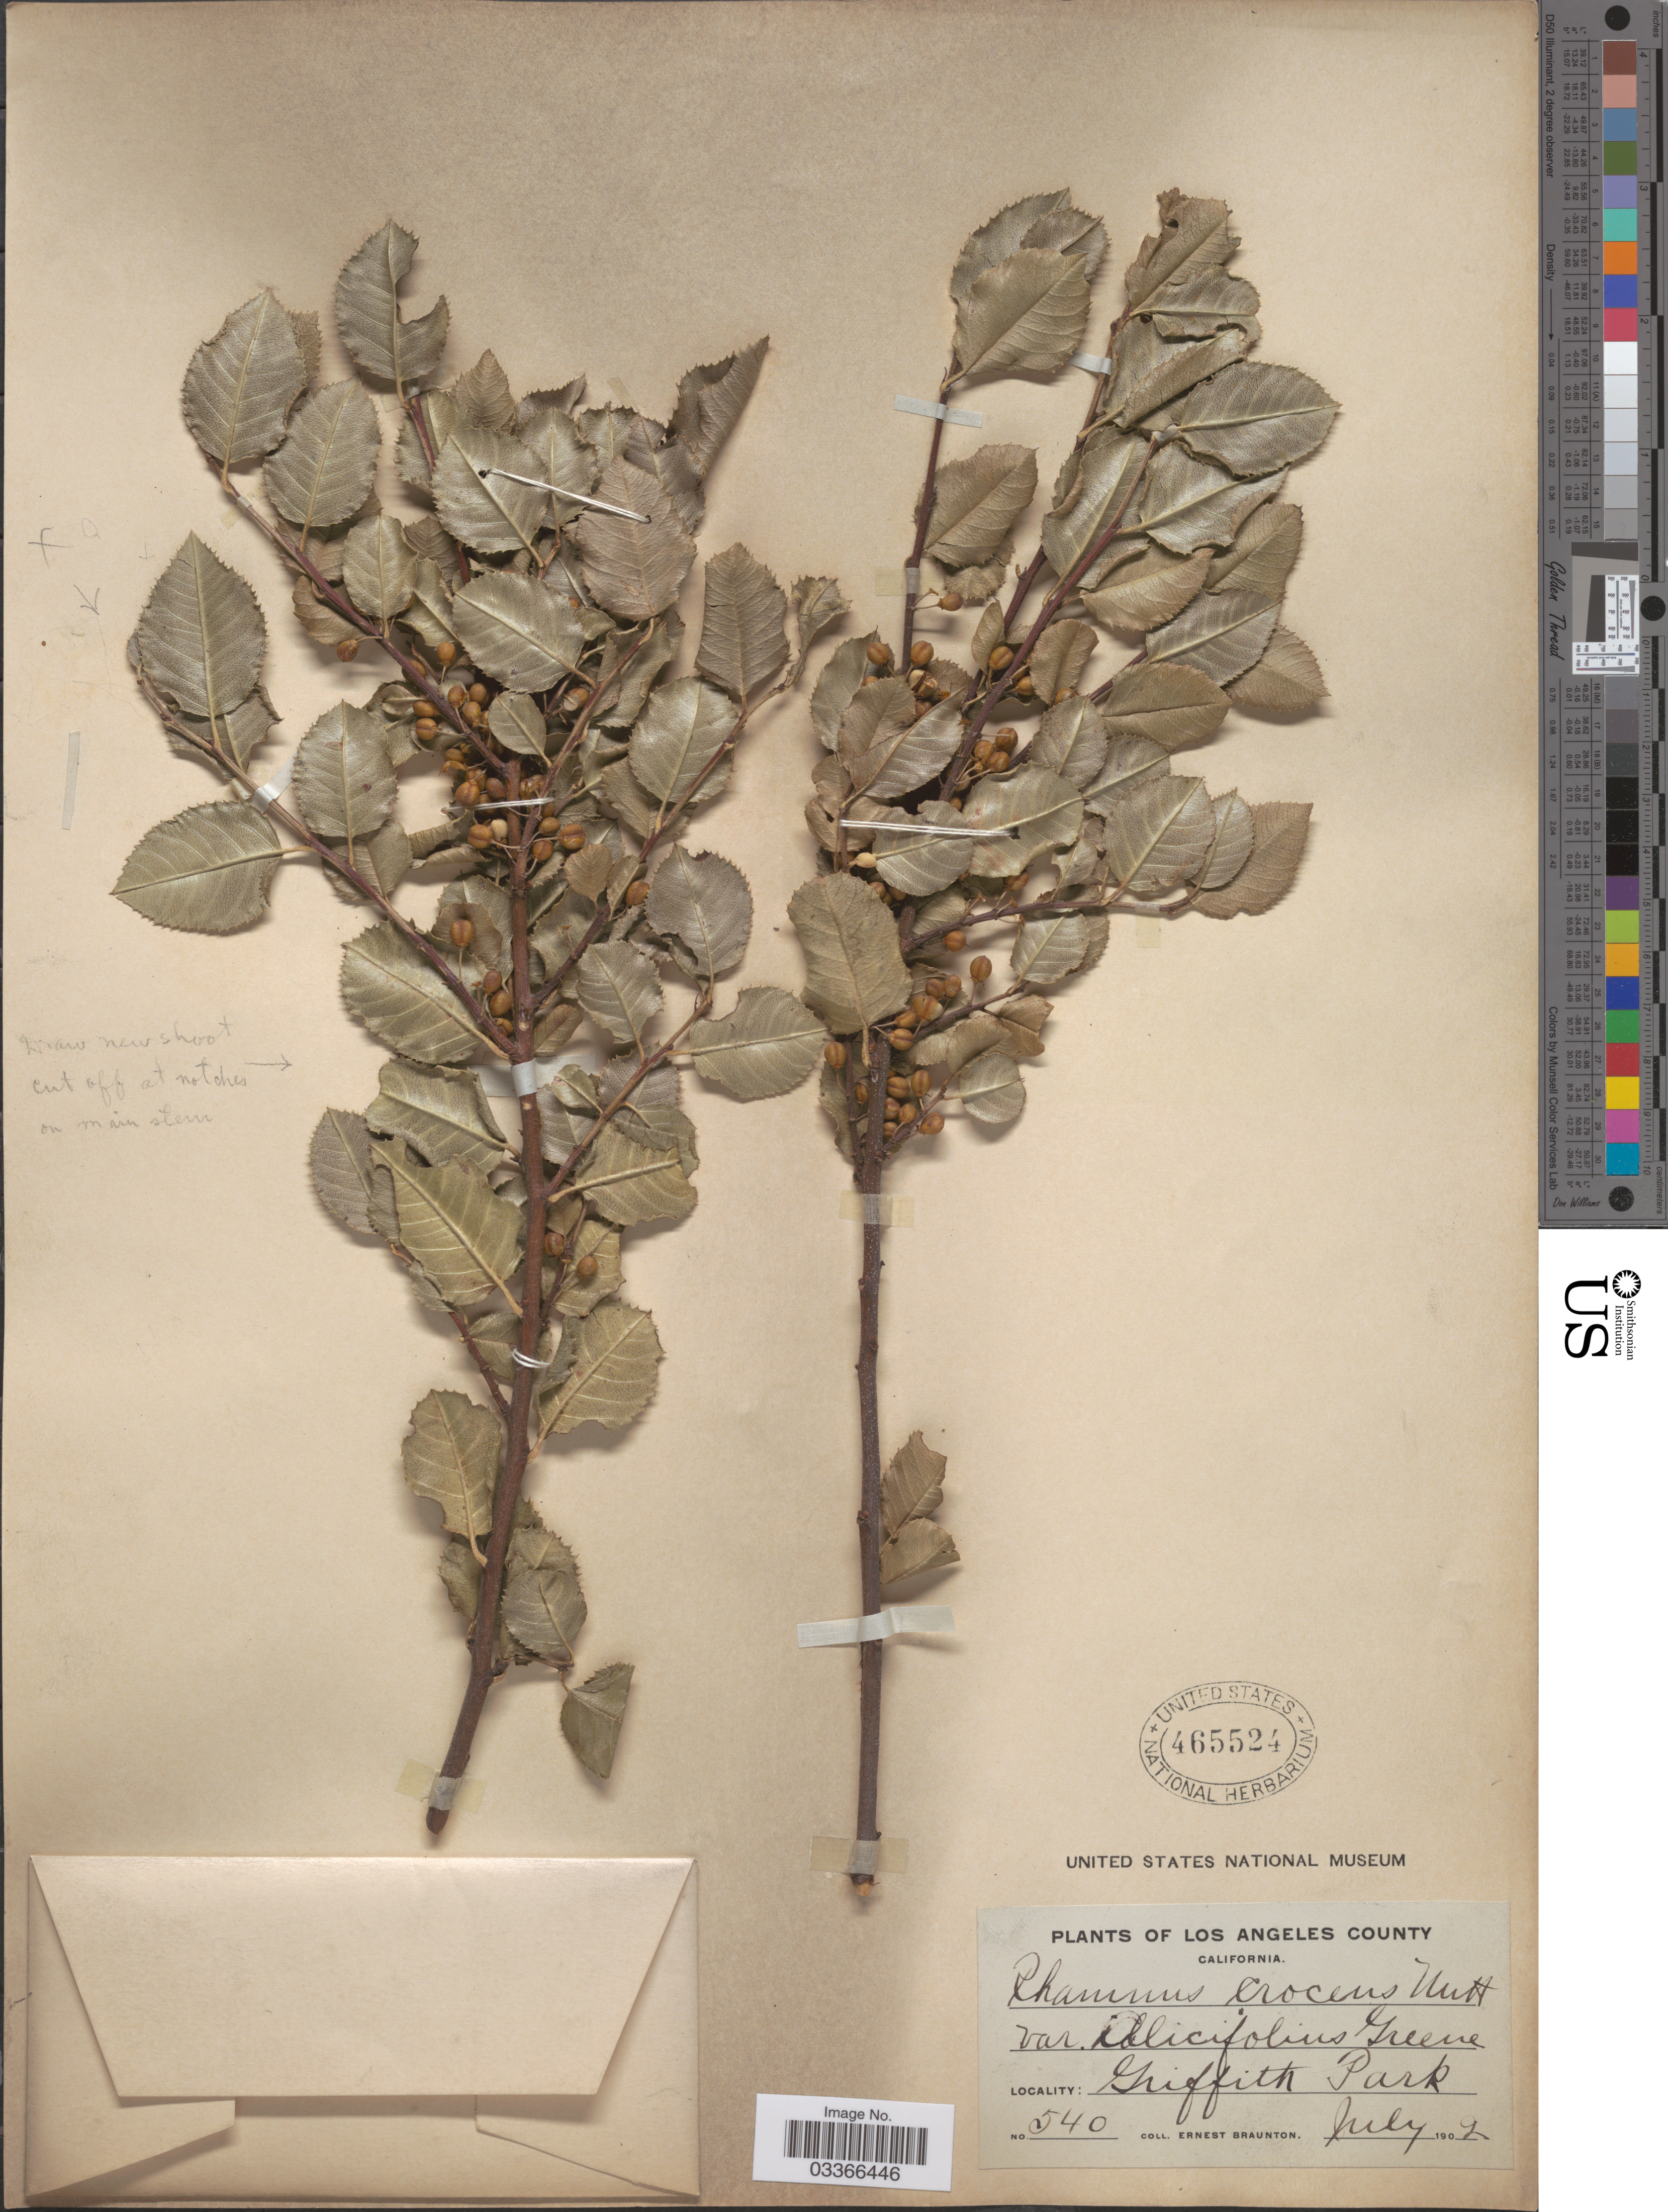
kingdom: Plantae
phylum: Tracheophyta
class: Magnoliopsida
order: Rosales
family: Rhamnaceae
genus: Rhamnus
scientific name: Rhamnus crocea var. ilicifolia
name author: (Kellogg) Greene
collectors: E. Braunton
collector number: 540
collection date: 1902-07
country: United States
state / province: California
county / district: Los Angeles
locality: Los Angeles County. Griffith Park.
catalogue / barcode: US 465524